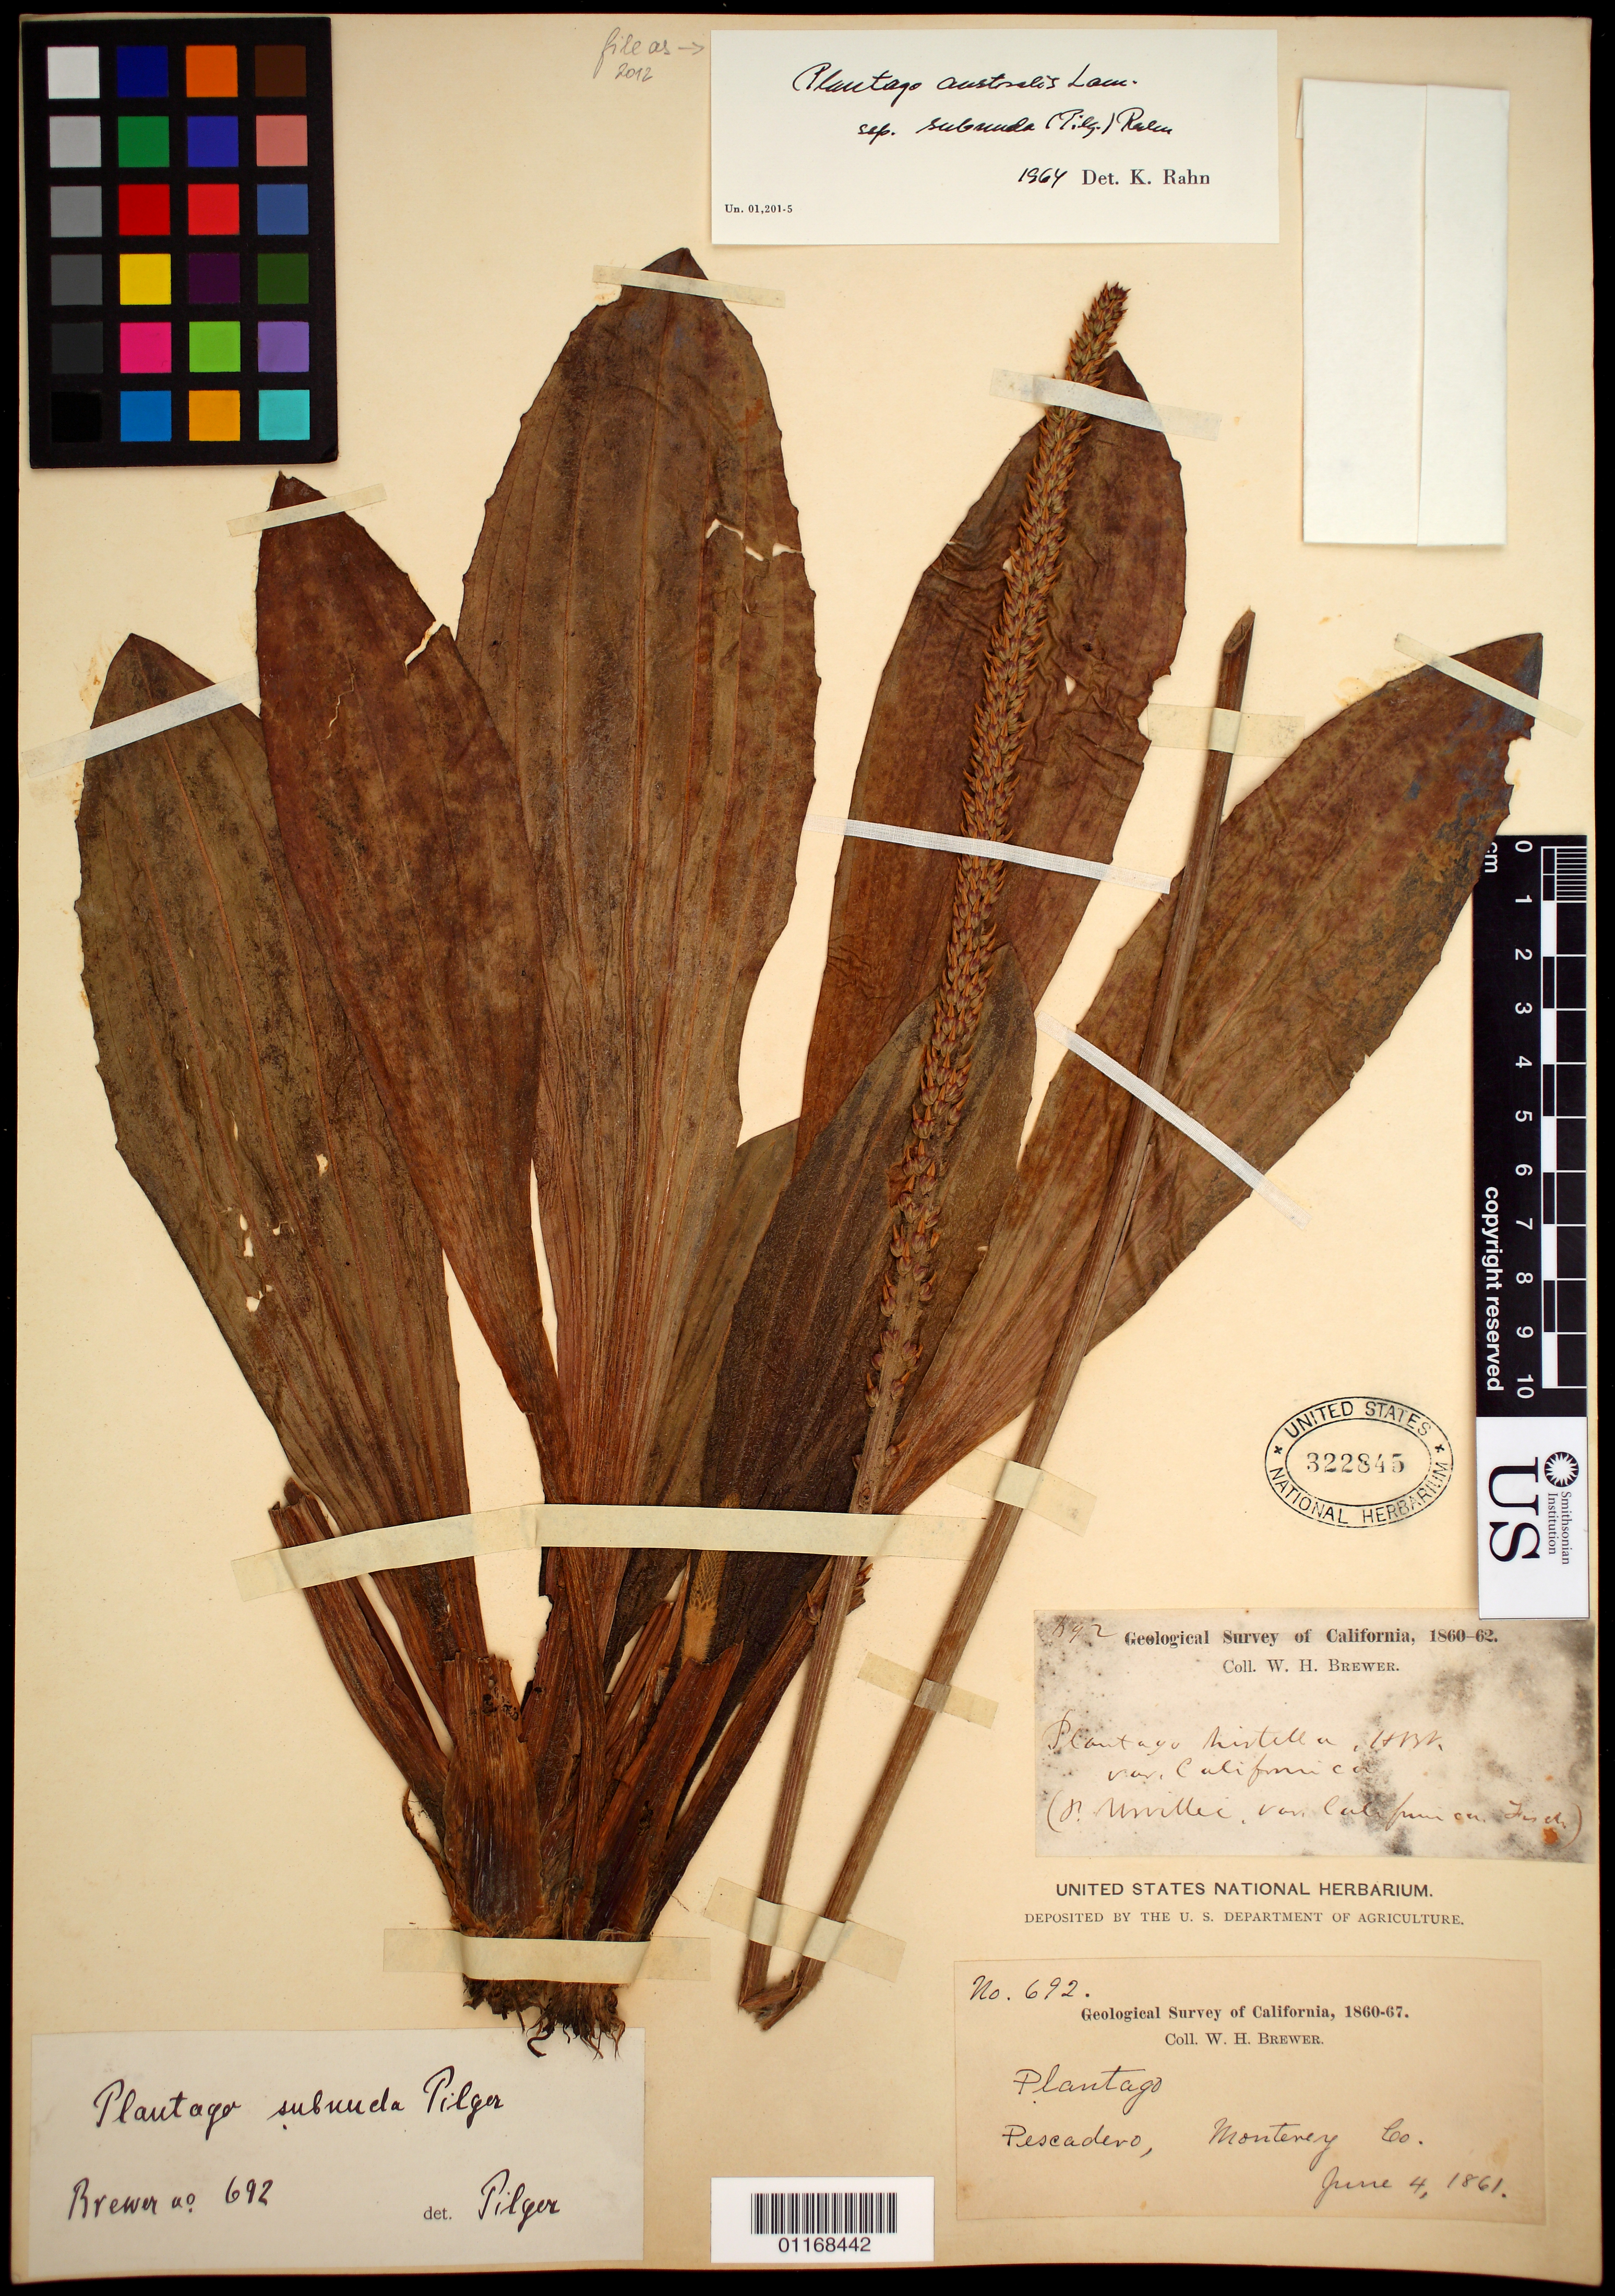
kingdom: Plantae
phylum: Tracheophyta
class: Magnoliopsida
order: Lamiales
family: Plantaginaceae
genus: Plantago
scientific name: Plantago subnuda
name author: Pilg.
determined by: Shipunov, Alexey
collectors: W. H. Brewer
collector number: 692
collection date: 1861-06-04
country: United States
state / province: California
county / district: Monterey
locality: Pescadero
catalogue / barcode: US 322845